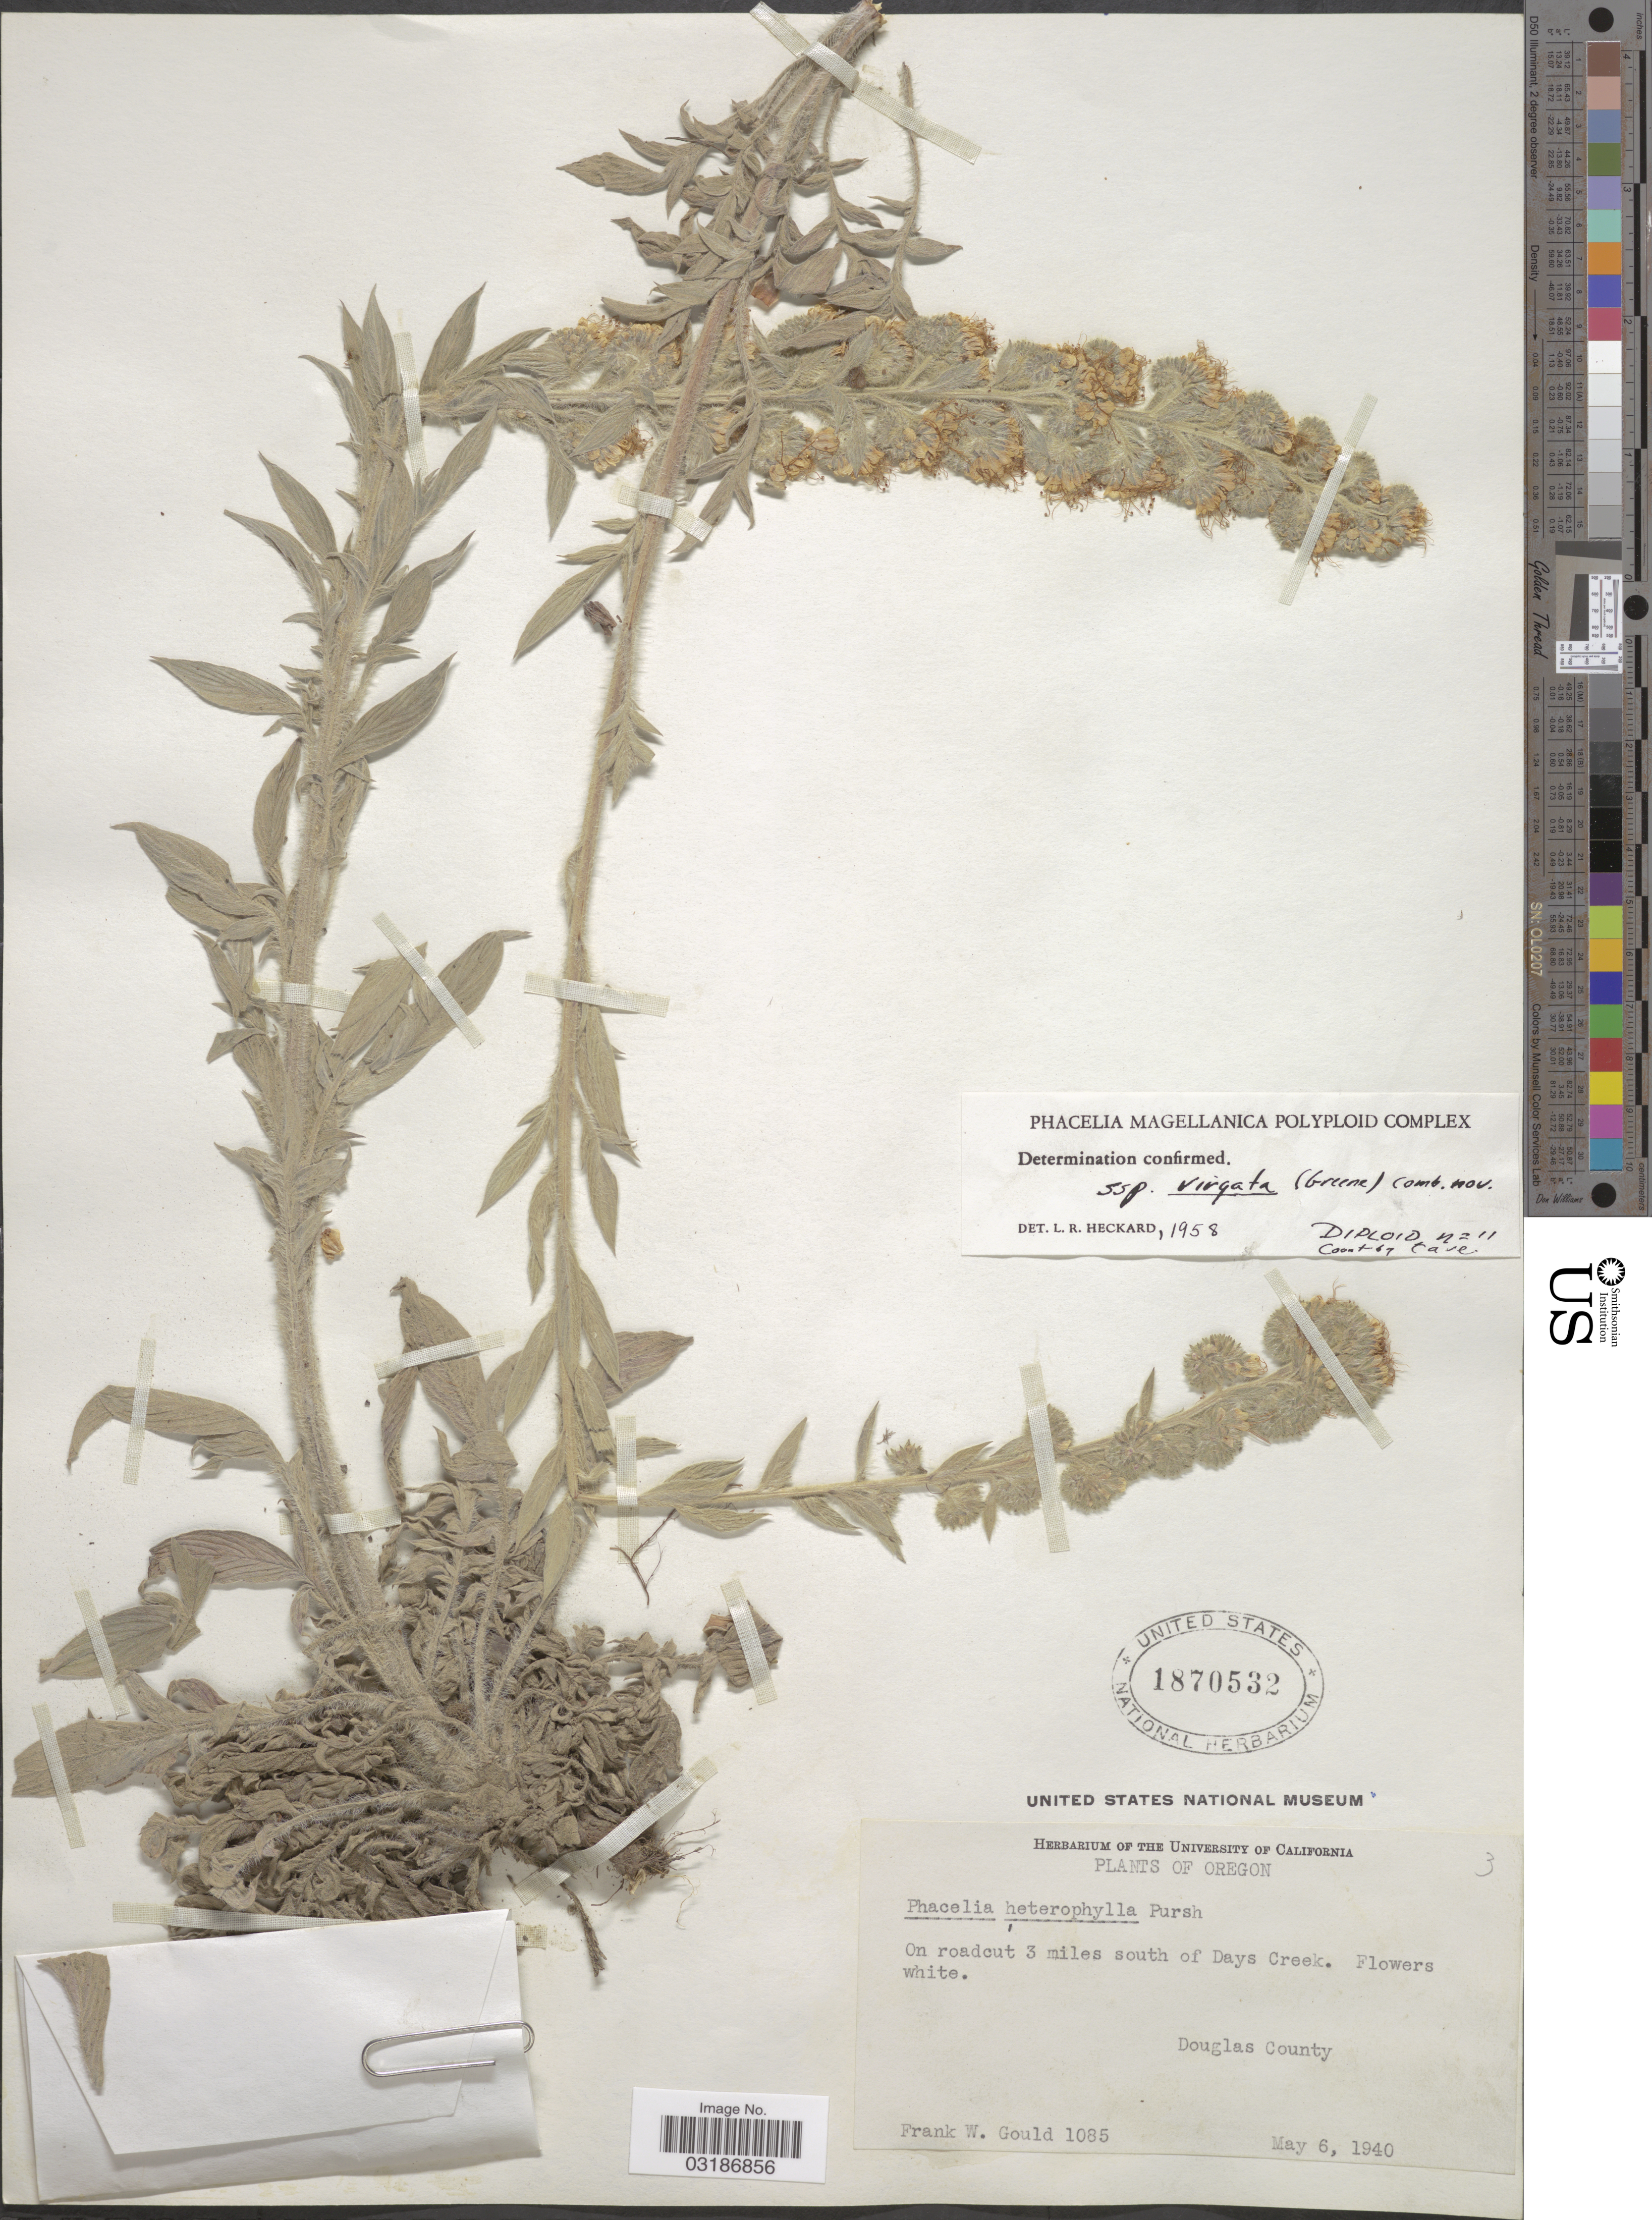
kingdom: Plantae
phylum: Tracheophyta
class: Magnoliopsida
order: Boraginales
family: Hydrophyllaceae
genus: Phacelia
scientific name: Phacelia heterophylla subsp. virgata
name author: (Greene) Heckard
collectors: F. W. Gould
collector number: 1085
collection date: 1940-05-06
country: United States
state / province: Oregon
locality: On roadcut 3 miles south of Days Creek. Douglas County.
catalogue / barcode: US 1870532